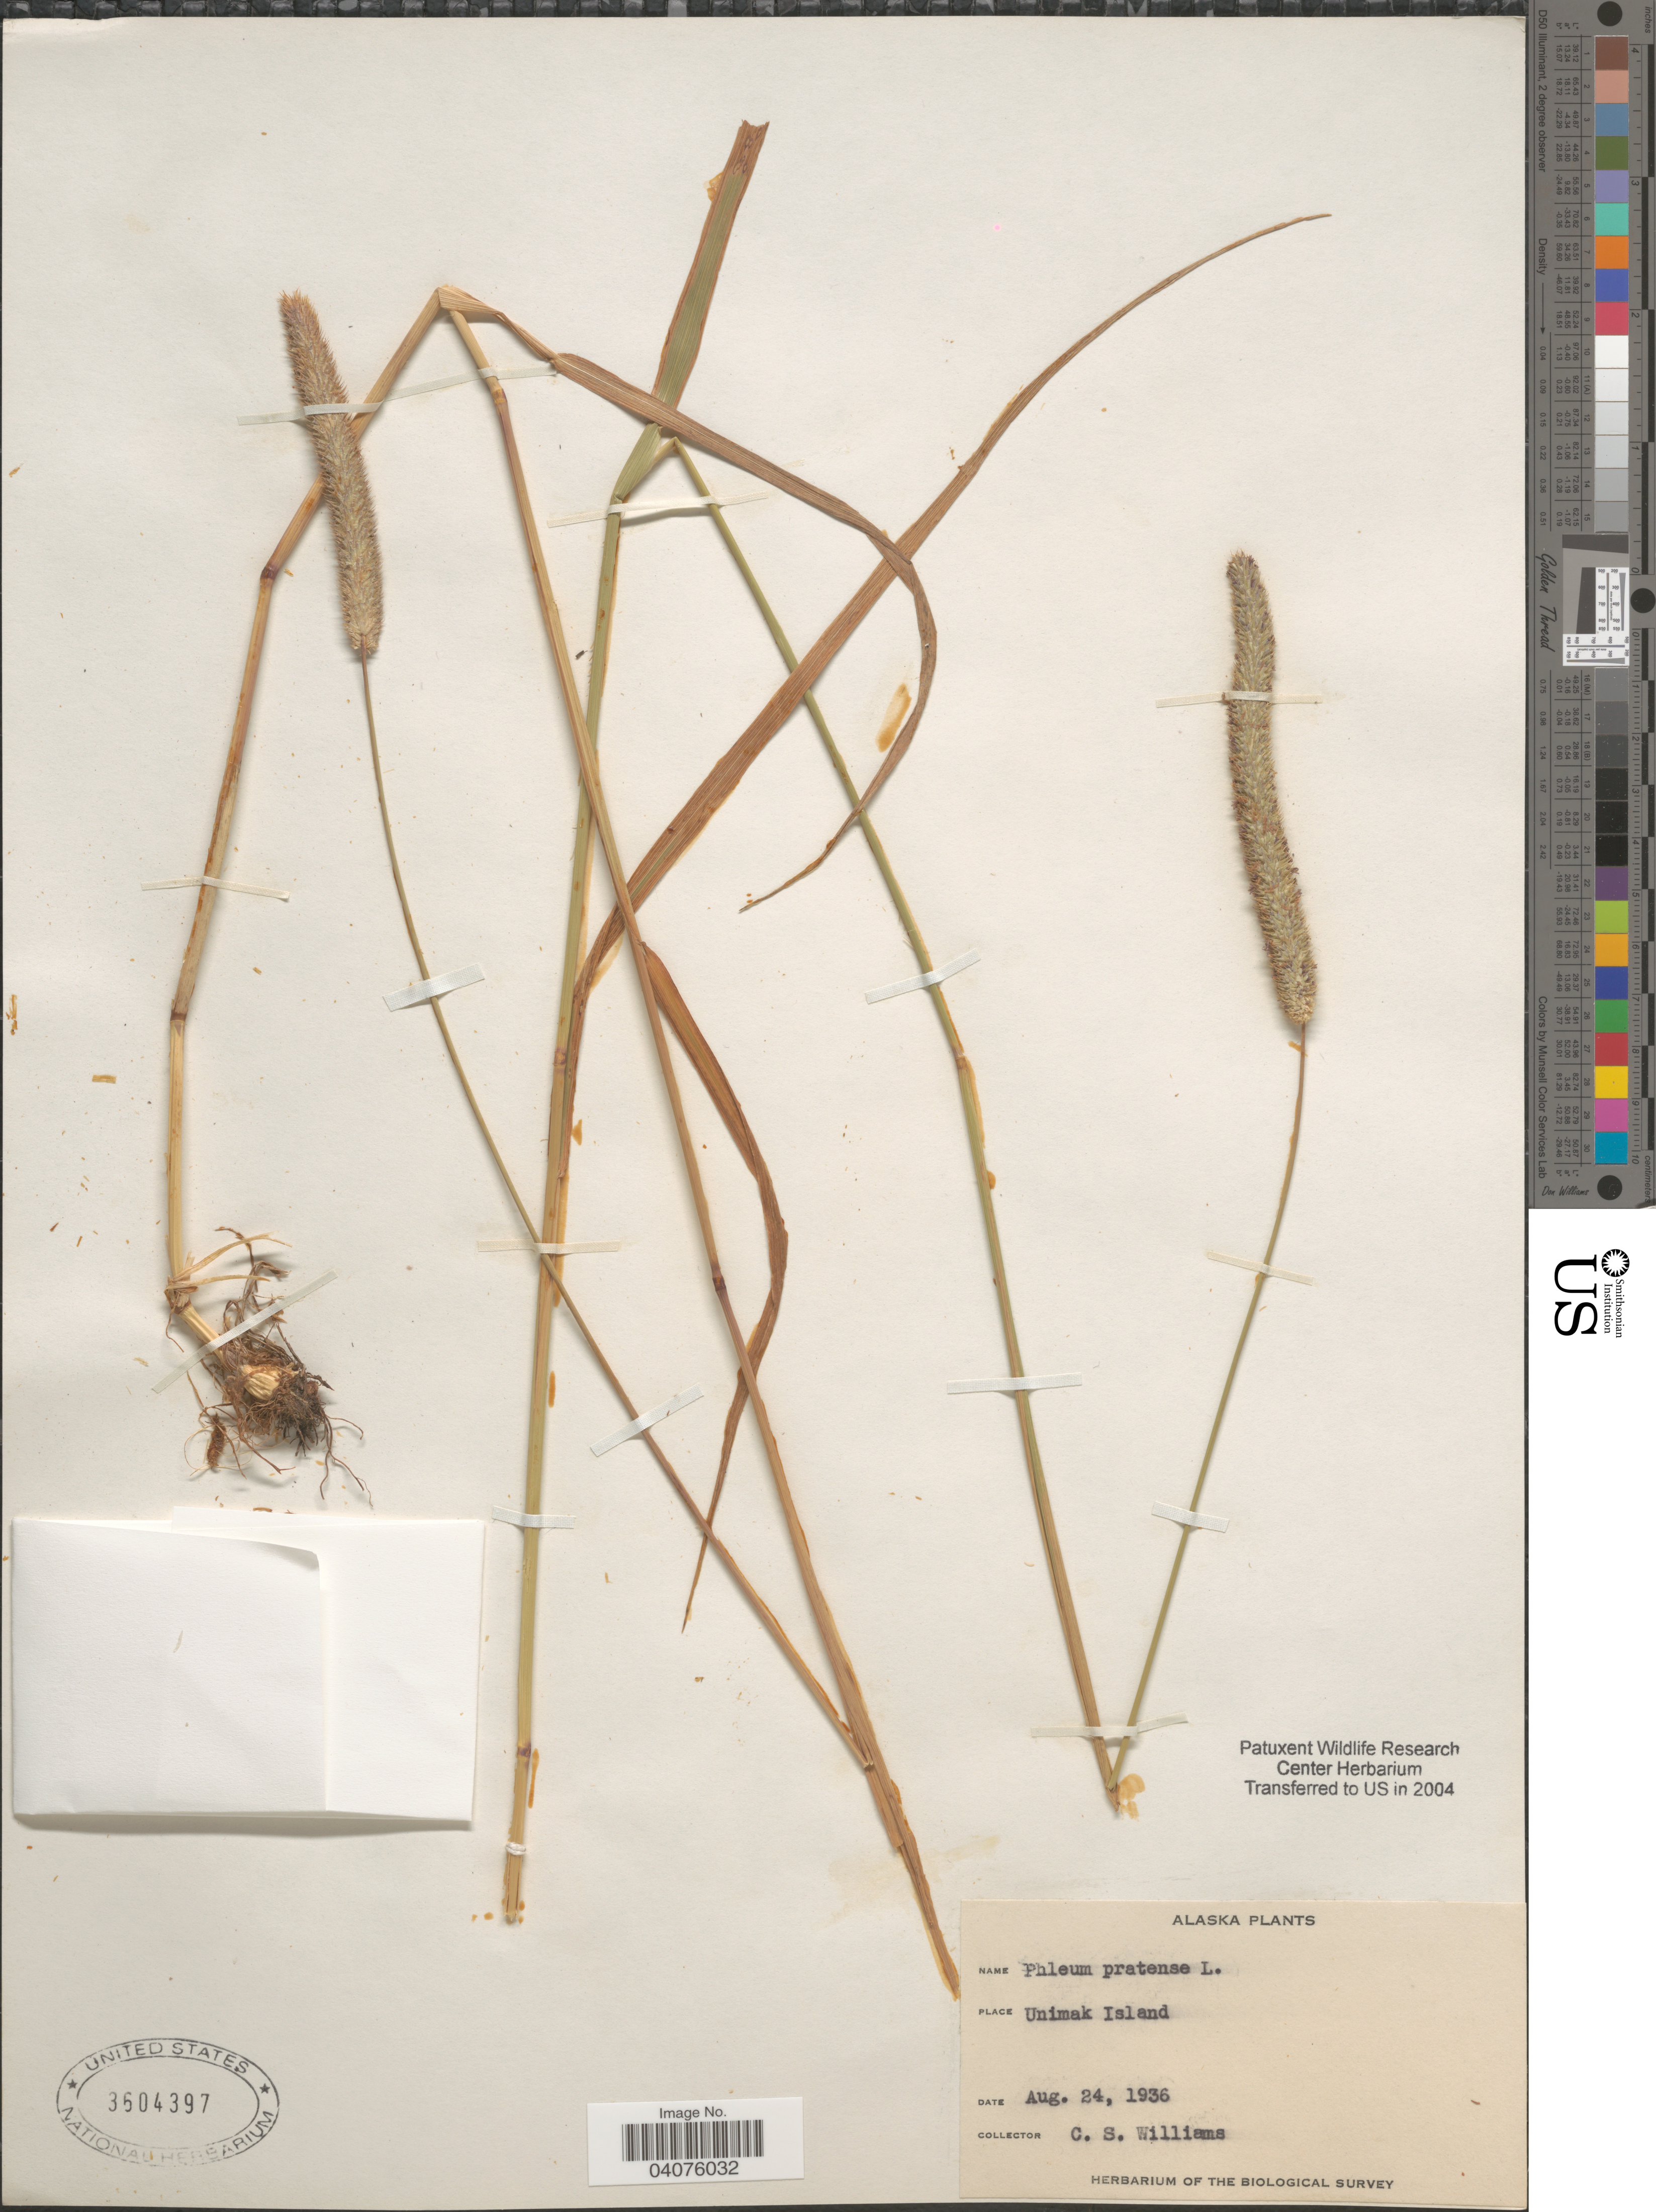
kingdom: Plantae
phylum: Tracheophyta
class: Liliopsida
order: Poales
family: Poaceae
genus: Phleum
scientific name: Phleum pratense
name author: L.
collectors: C. Williams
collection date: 1936-08-24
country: United States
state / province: Alaska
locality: Unimak Island. Herbarium of the Biological Survey.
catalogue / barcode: US 3604397